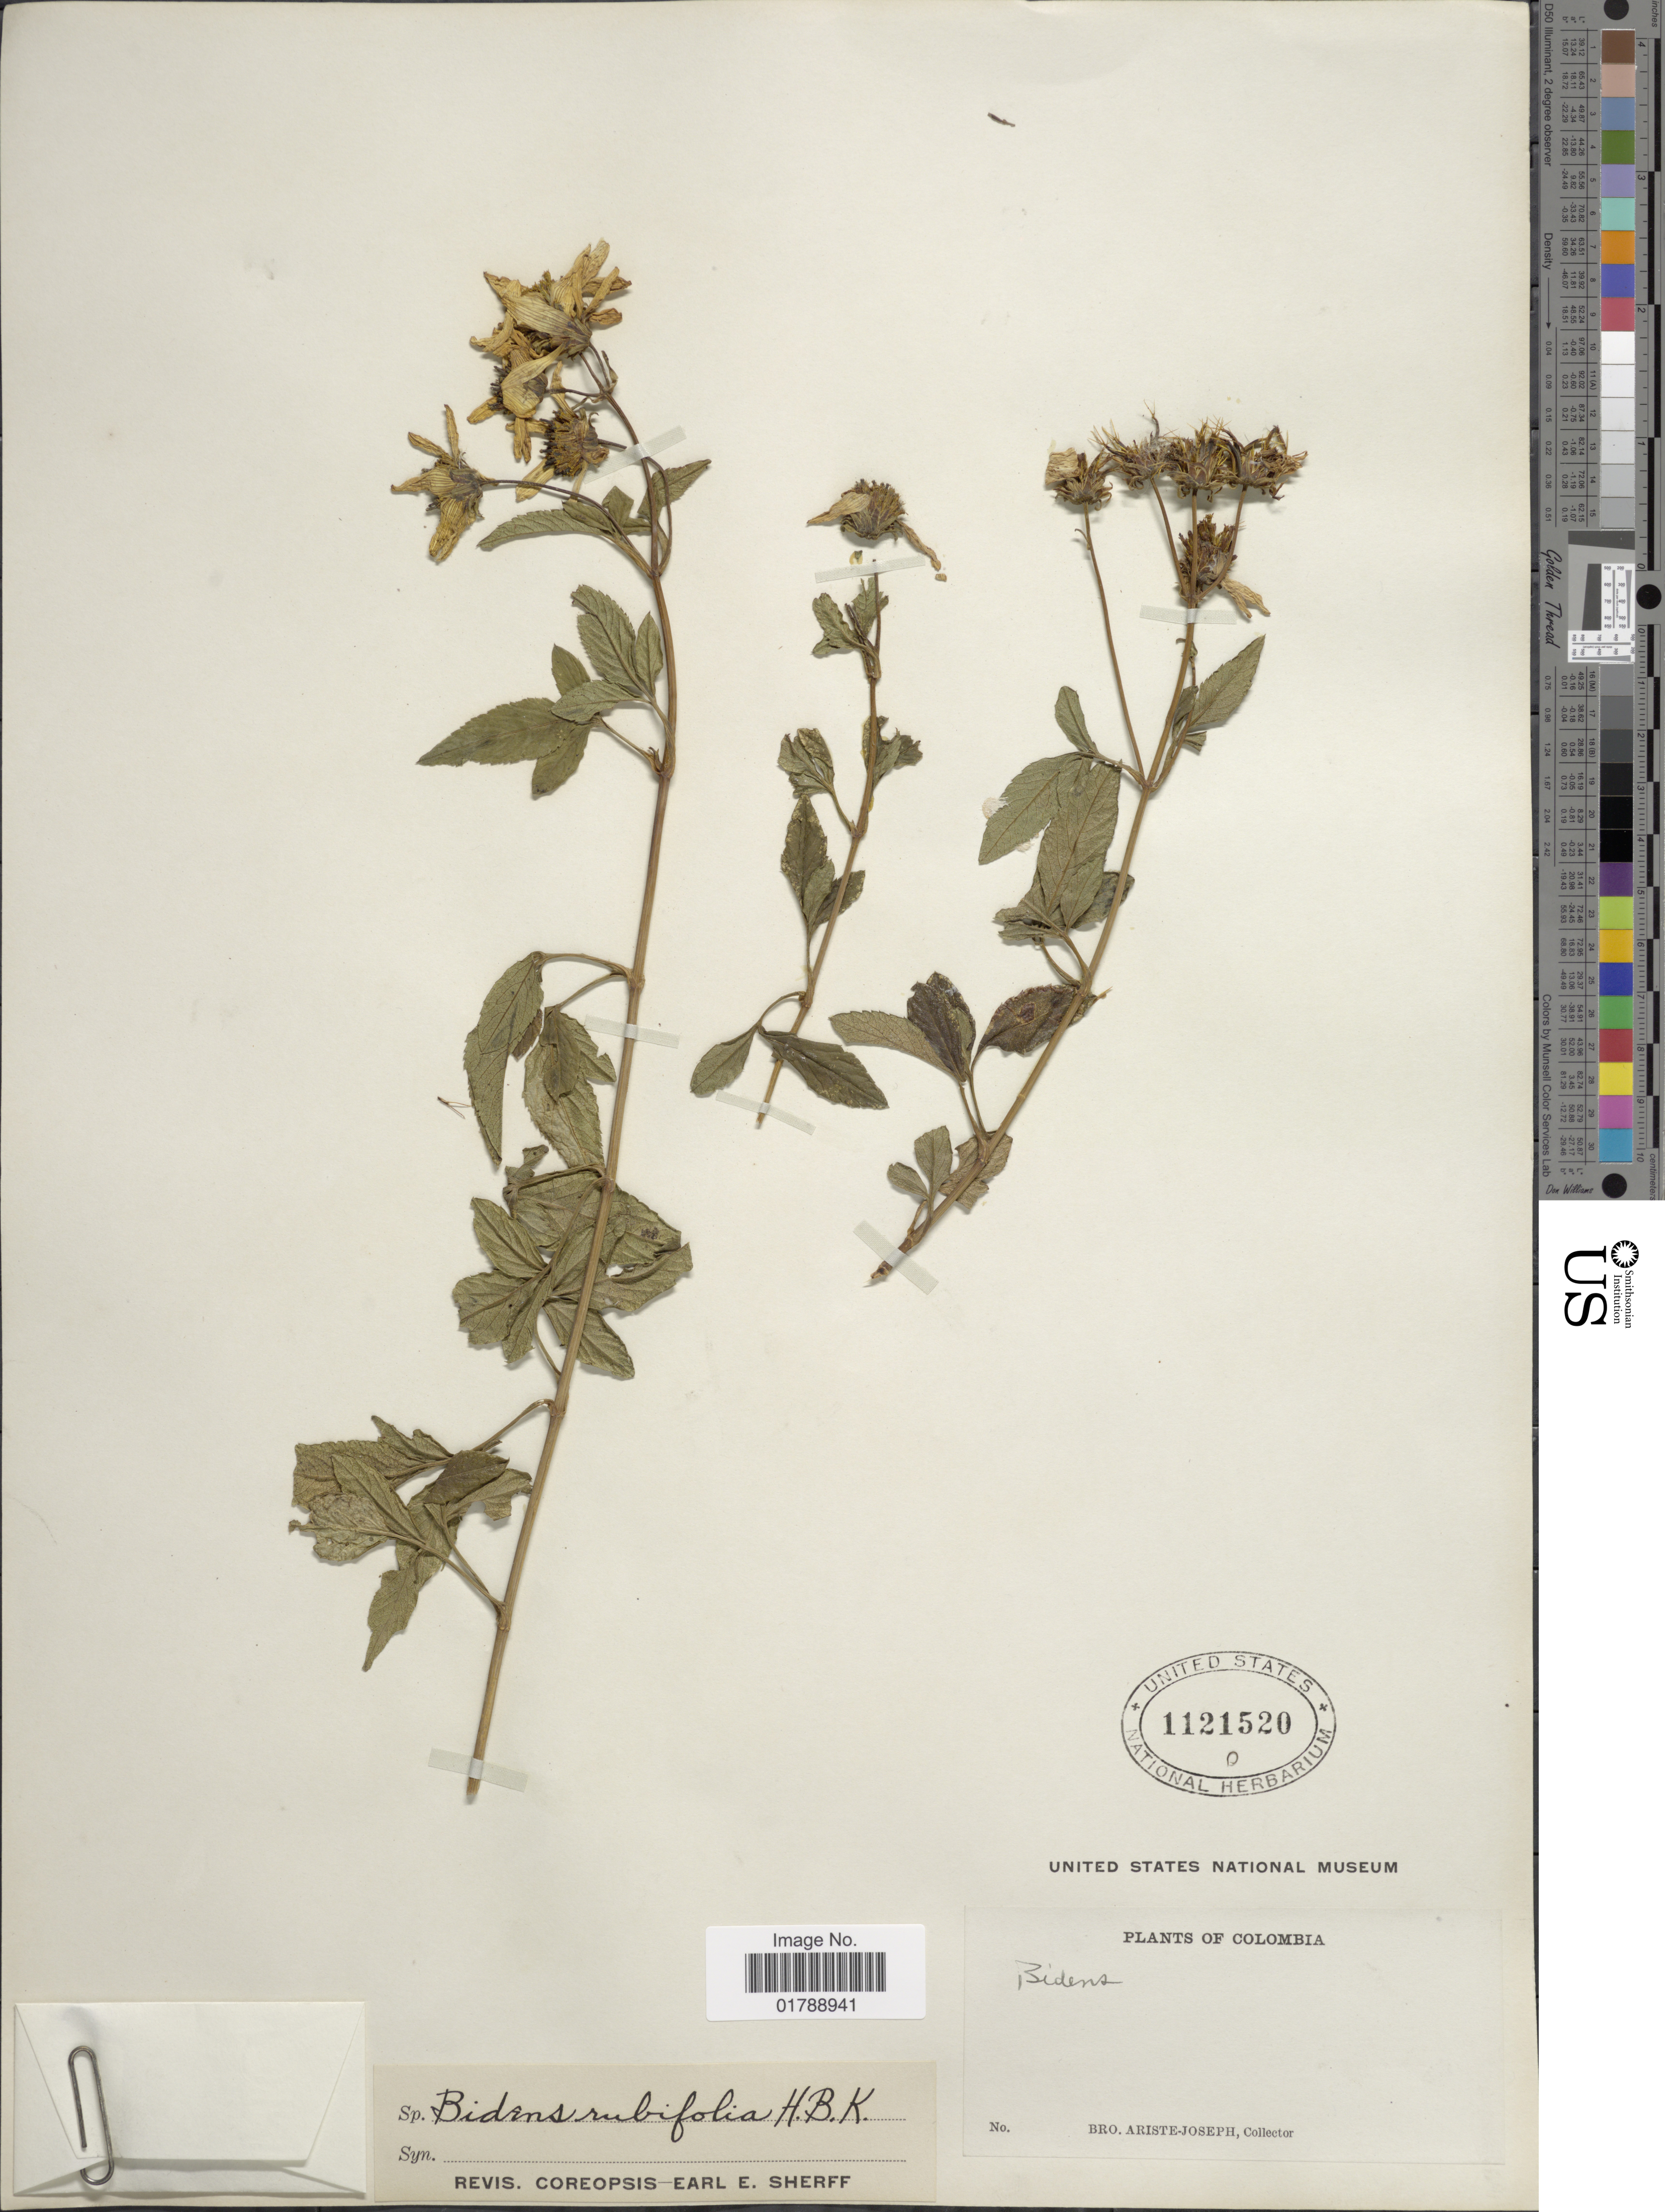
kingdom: Plantae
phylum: Tracheophyta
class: Magnoliopsida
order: Asterales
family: Asteraceae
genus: Bidens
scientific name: Bidens rubifolia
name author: Kunth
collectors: Bro. Ariste-Joseph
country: Colombia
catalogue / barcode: US 1121520